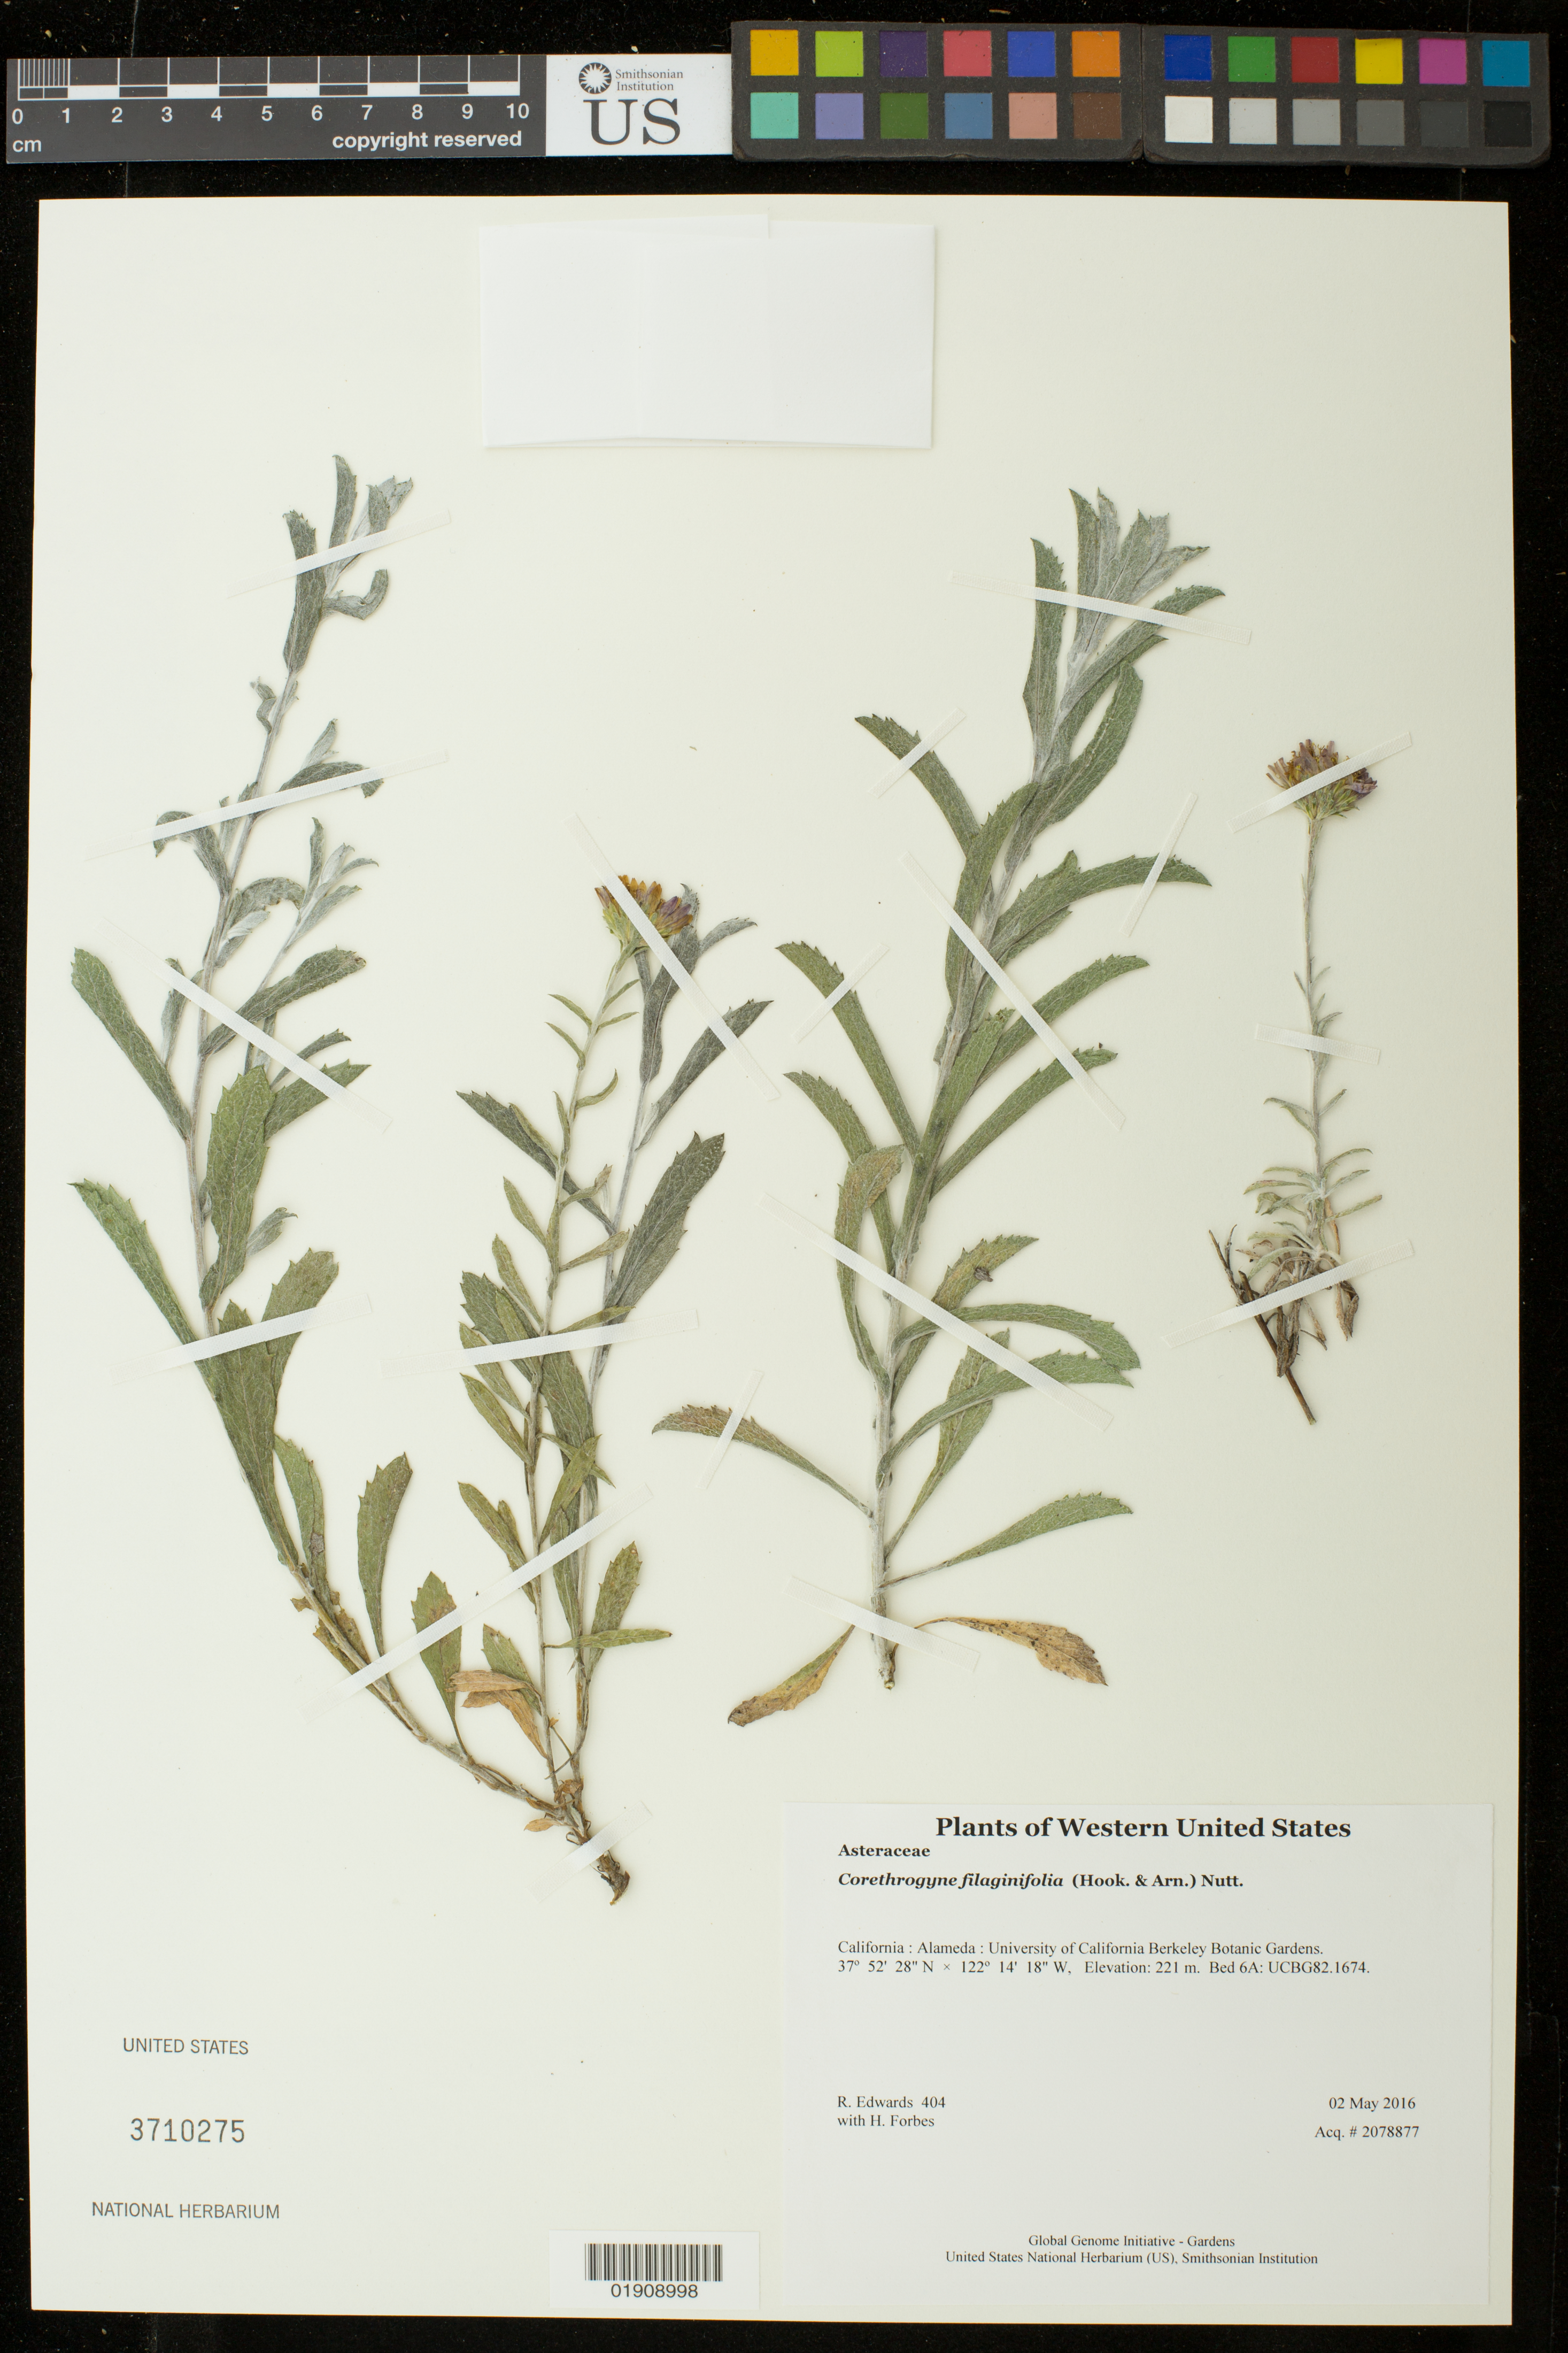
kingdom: Plantae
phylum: Tracheophyta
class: Magnoliopsida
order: Asterales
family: Asteraceae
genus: Corethrogyne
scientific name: Corethrogyne filaginifolia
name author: (Hook. & Arn.) Nutt.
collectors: H. Forbes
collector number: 404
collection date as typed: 2 May 2016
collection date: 2016-05-02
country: United States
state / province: California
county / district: Alameda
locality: University of California Berkeley Botanic Gardens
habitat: Bed 6A: UCBG82.1674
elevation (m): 221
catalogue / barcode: US 3710275